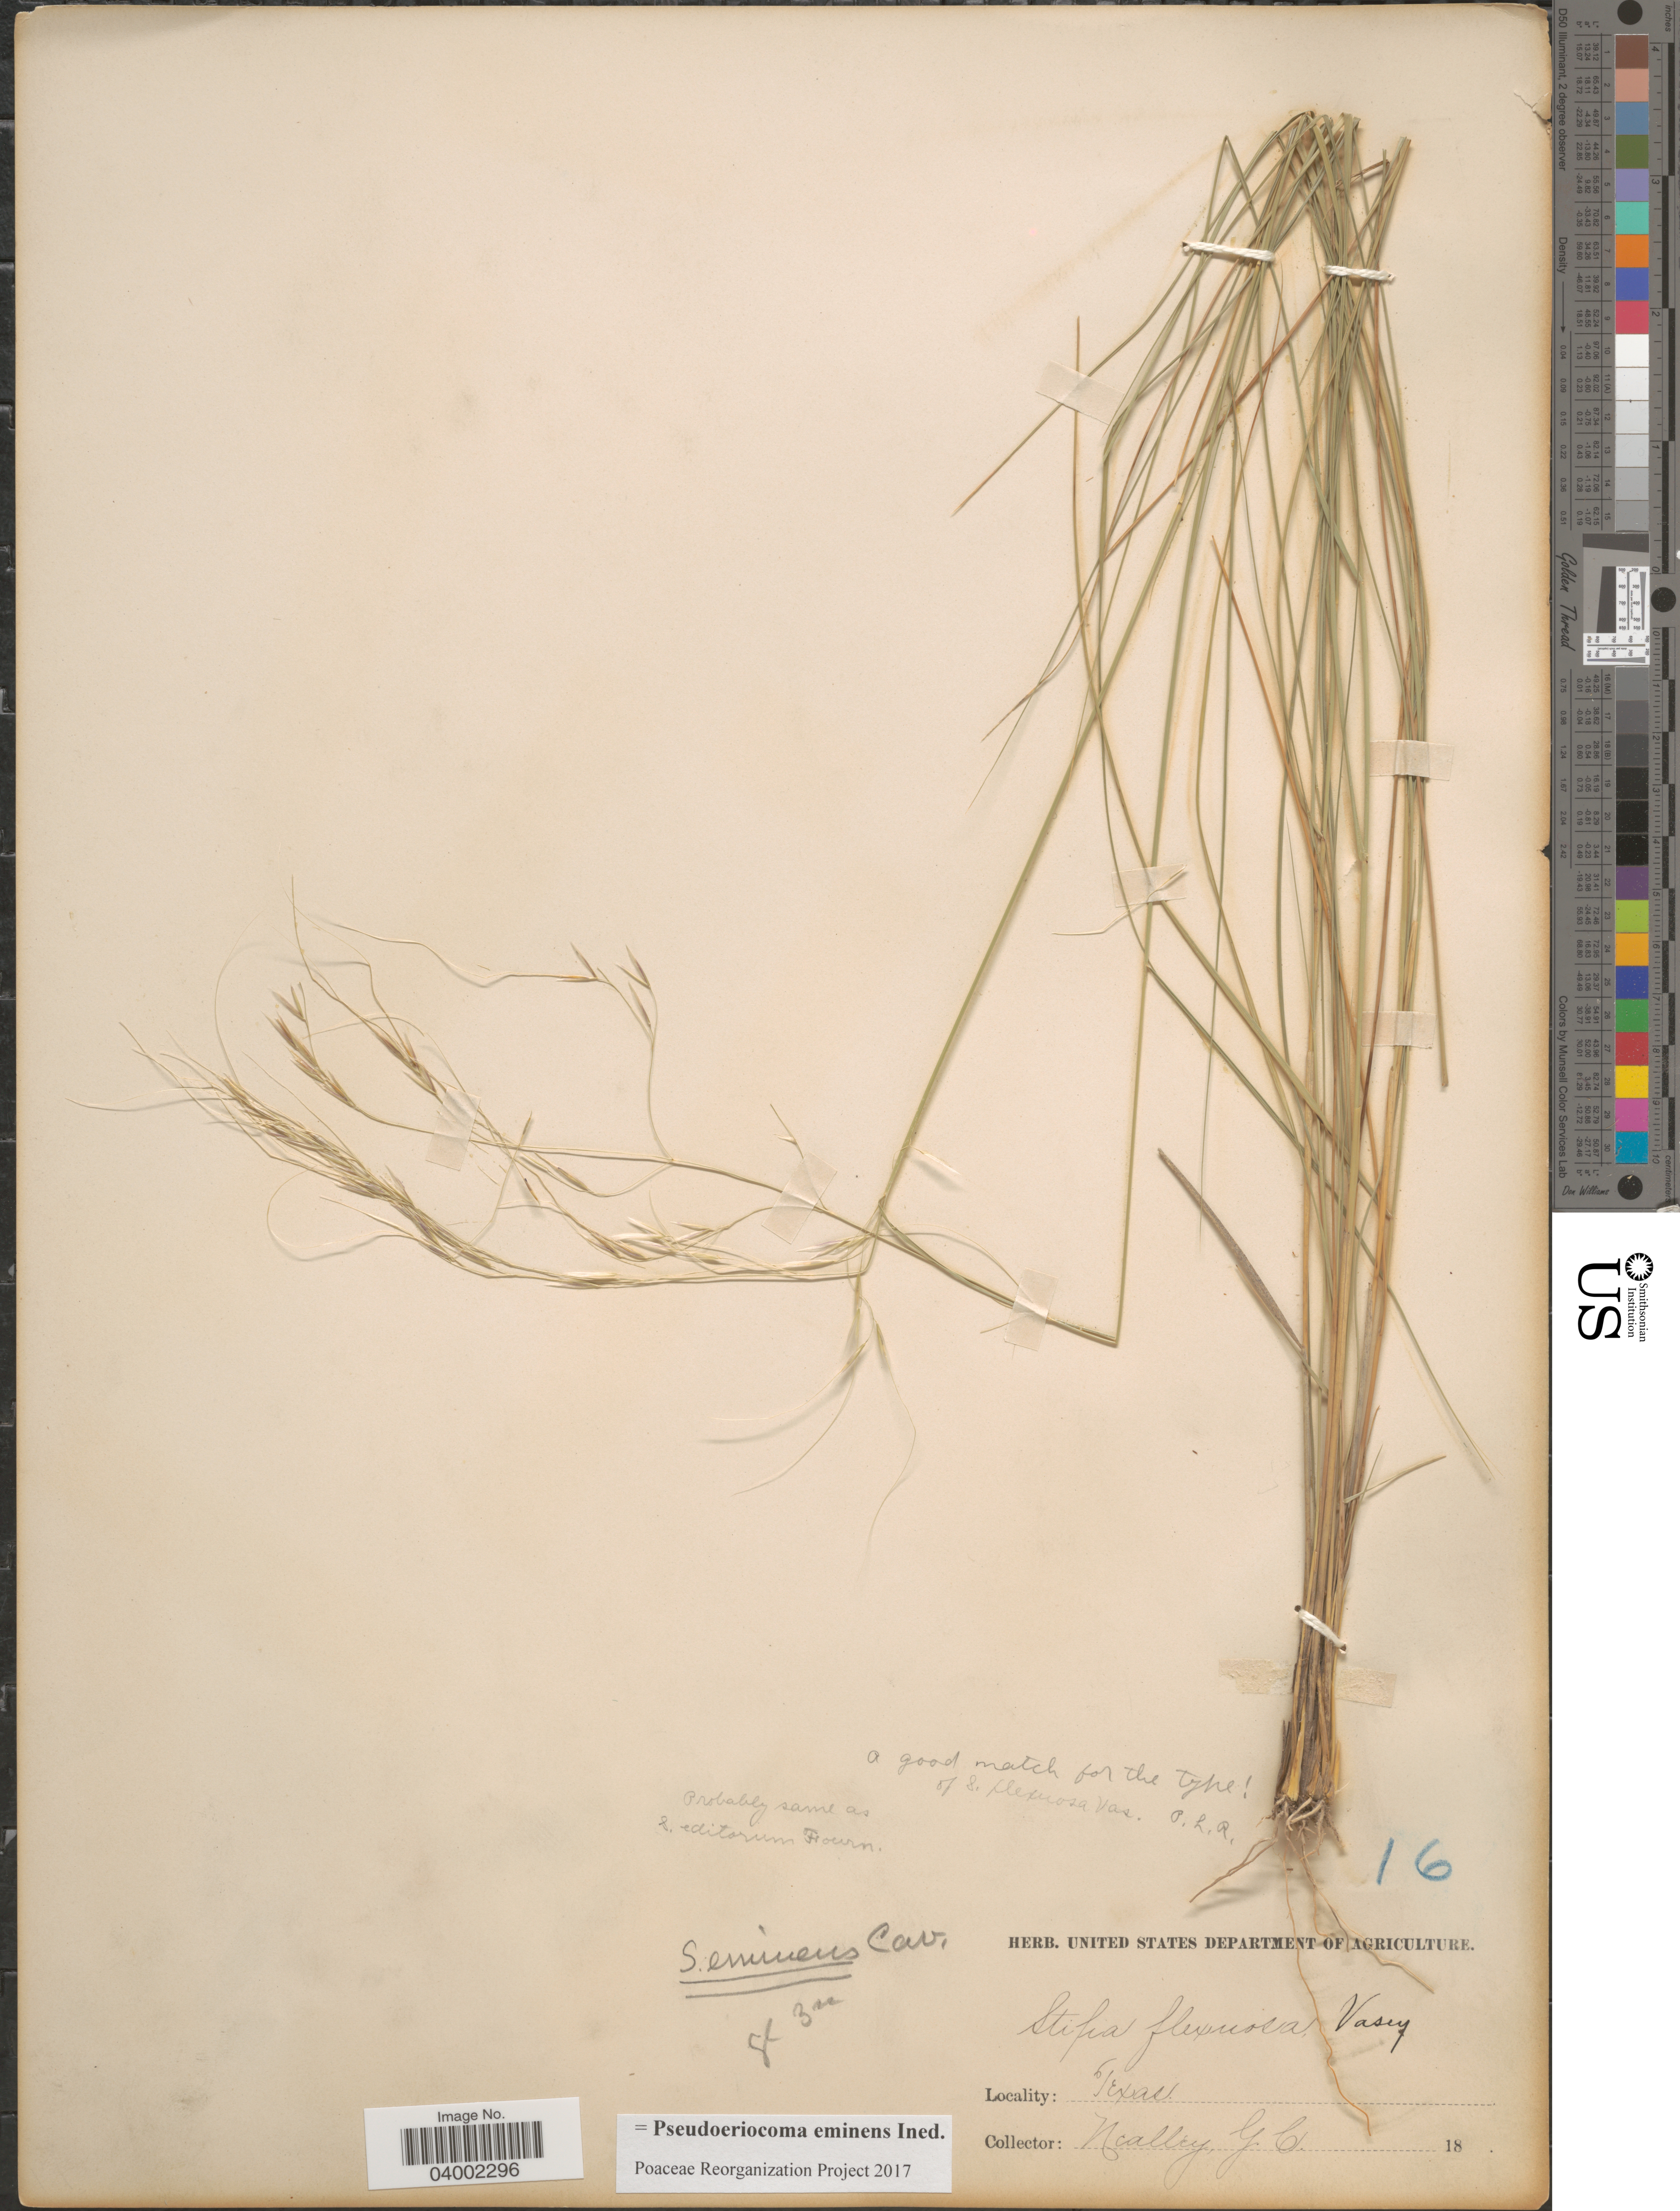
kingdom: Plantae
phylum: Tracheophyta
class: Liliopsida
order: Poales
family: Poaceae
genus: Pseudoeriocoma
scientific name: Pseudoeriocoma eminens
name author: (Cav.) Romasch.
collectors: G. C. Nealley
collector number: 16?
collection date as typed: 18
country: United States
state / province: Texas